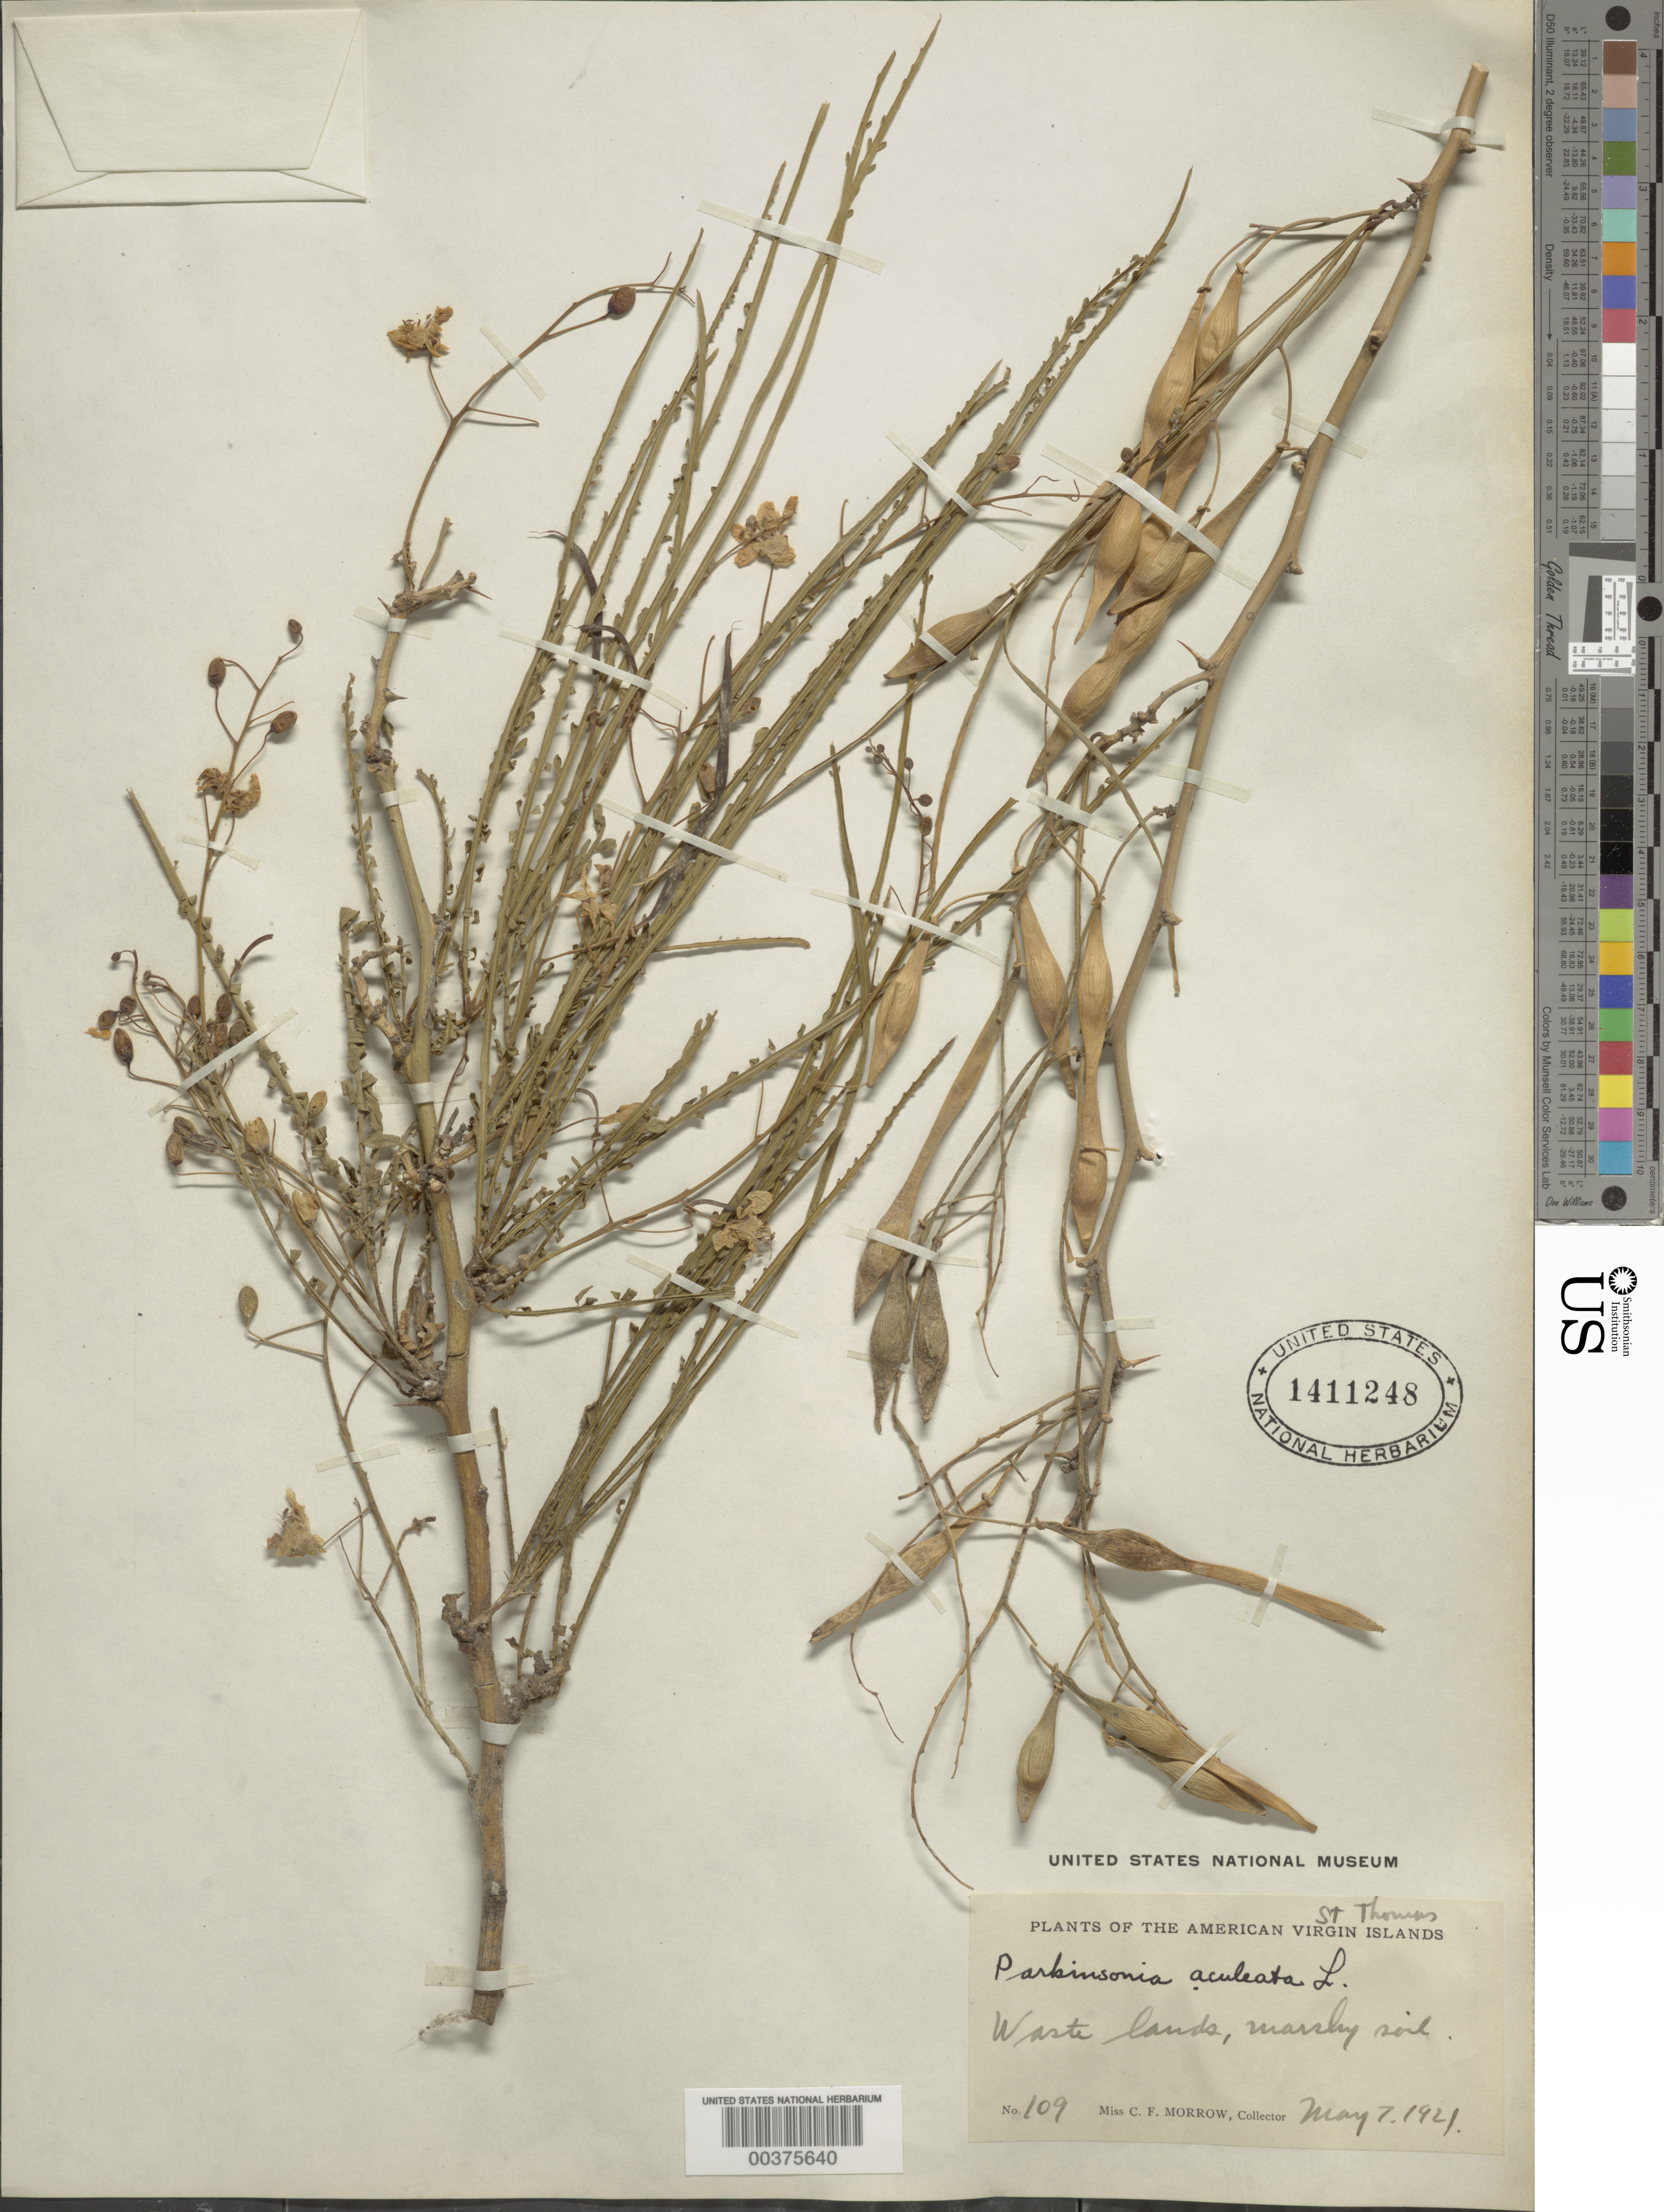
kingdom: Plantae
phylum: Tracheophyta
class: Magnoliopsida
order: Fabales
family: Fabaceae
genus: Parkinsonia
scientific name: Parkinsonia aculeata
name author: L.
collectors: C. Morrow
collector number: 109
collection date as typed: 07 May 1921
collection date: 1921-05-07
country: U.S. Virgin Islands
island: St. Thomas Island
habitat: Waste lands, marshy soil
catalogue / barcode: US 1411248